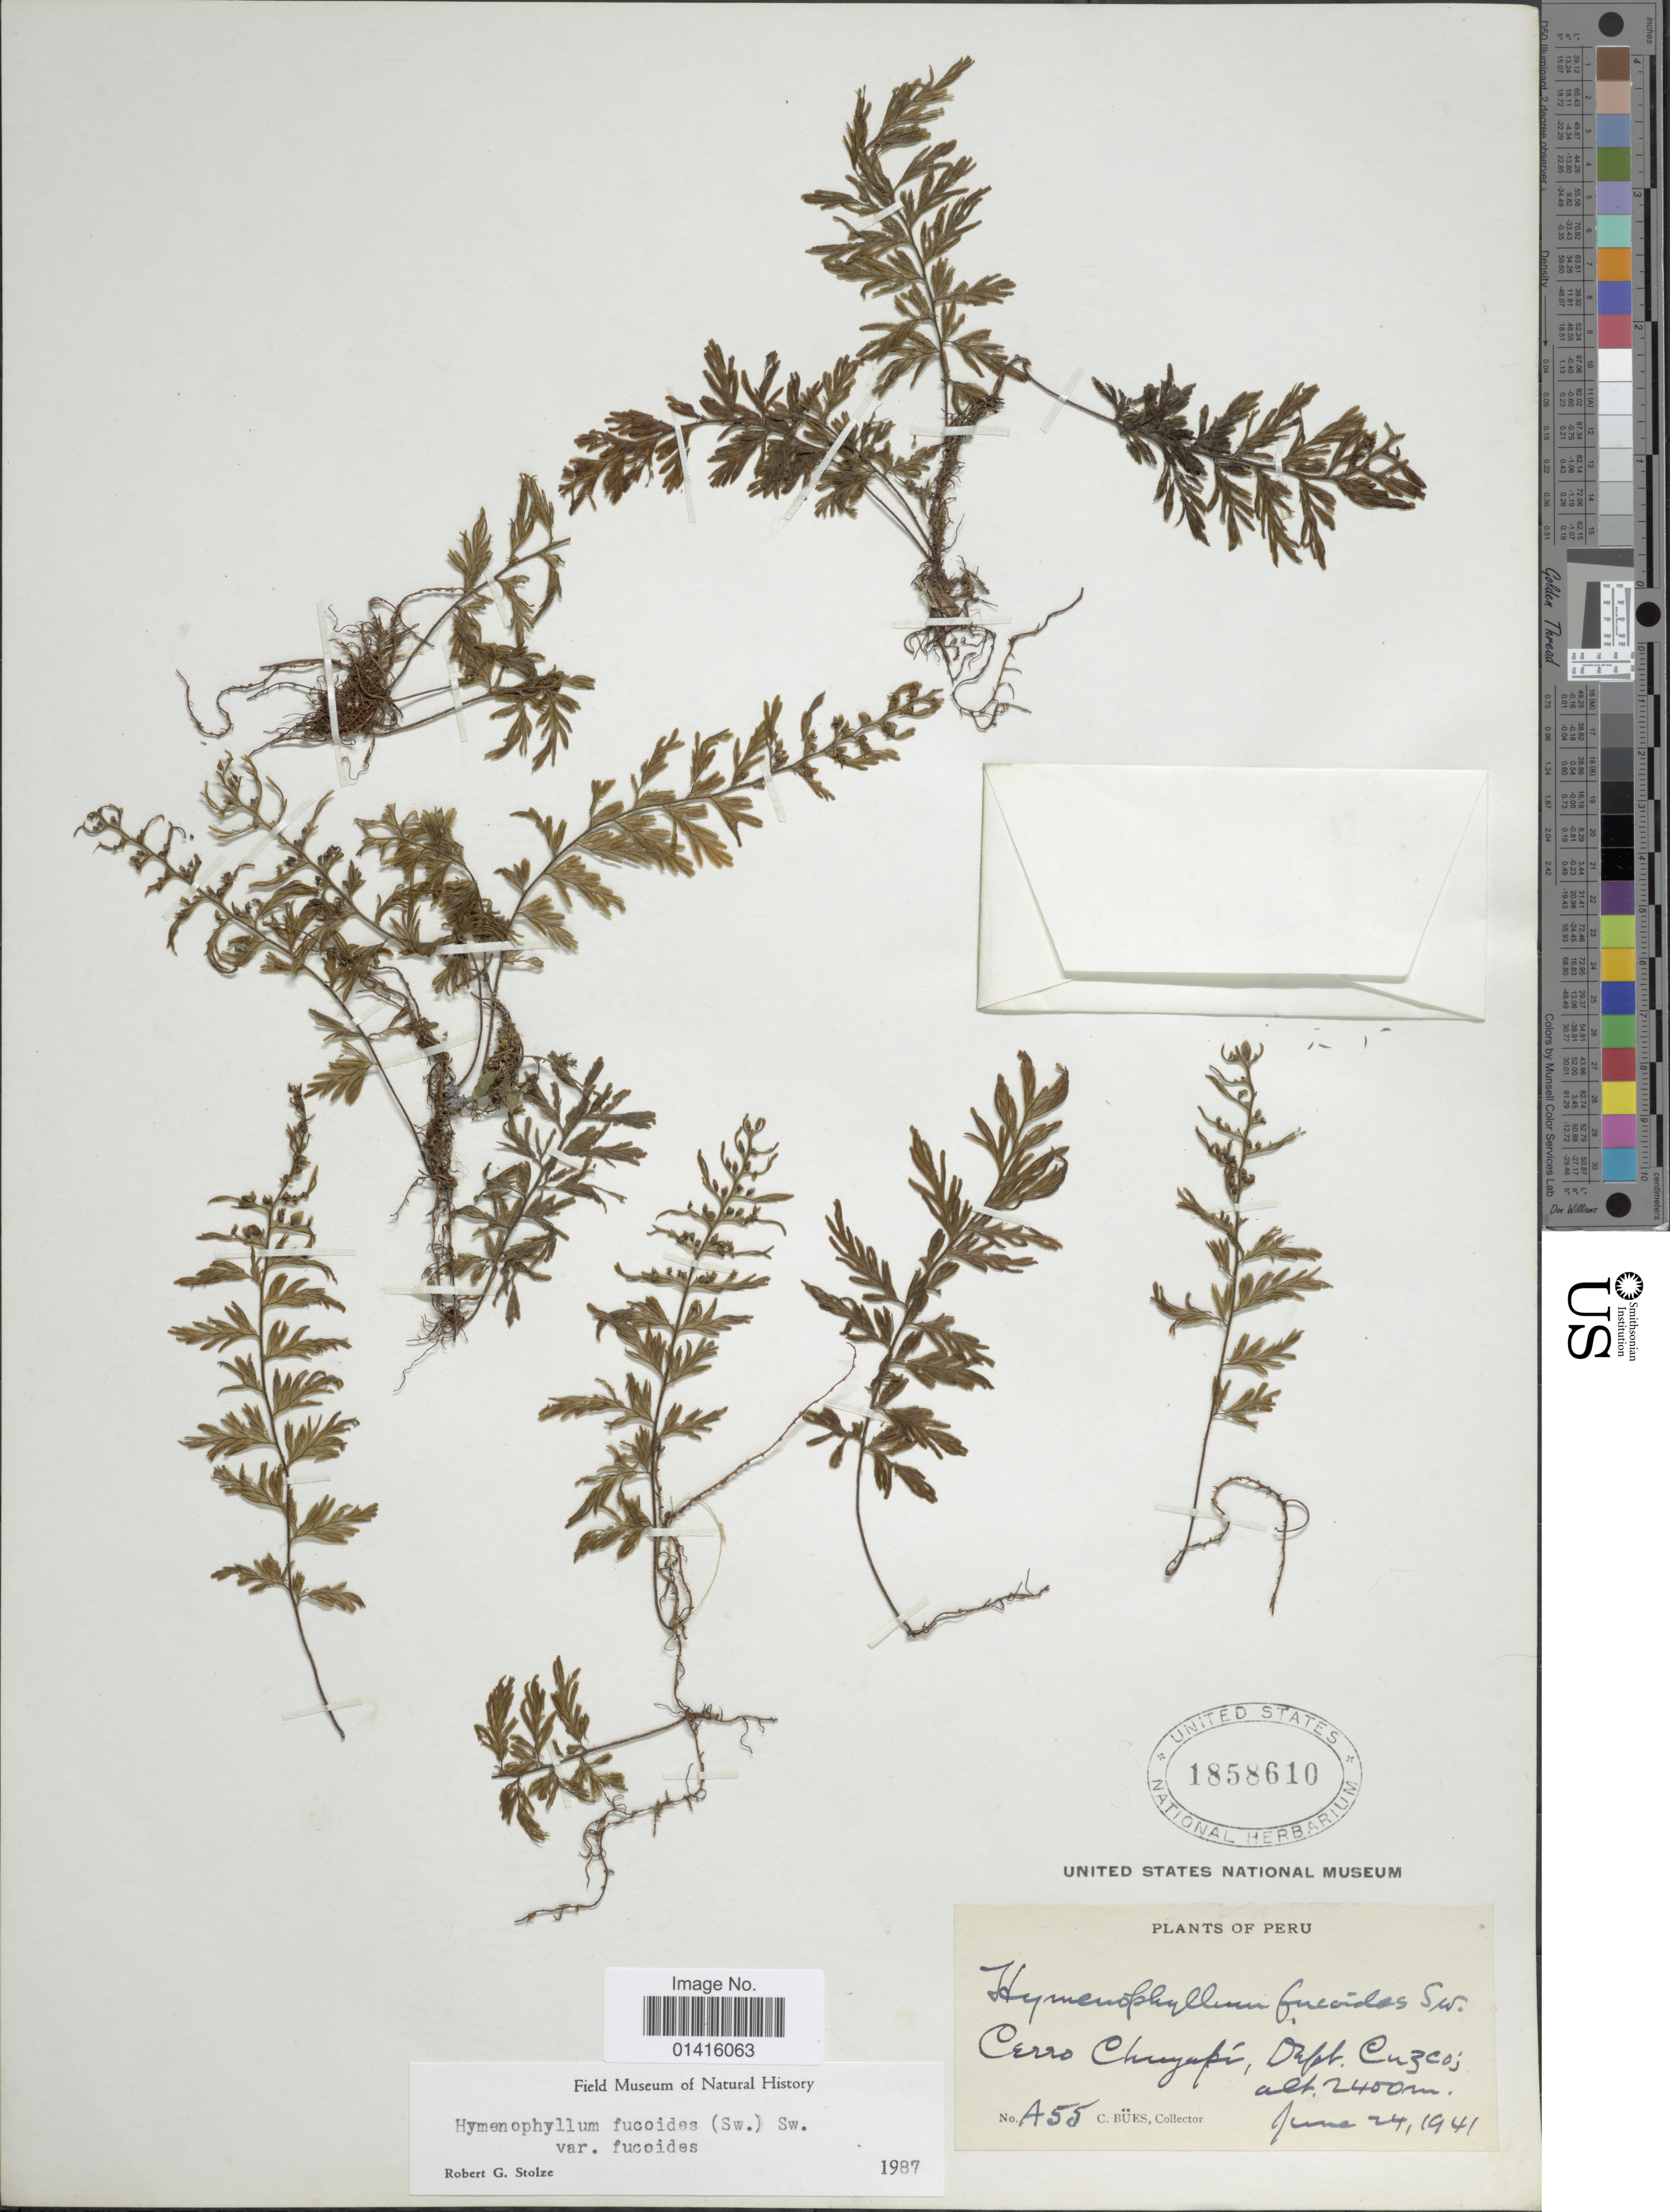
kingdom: Plantae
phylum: Tracheophyta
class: Polypodiopsida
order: Hymenophyllales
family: Hymenophyllaceae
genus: Hymenophyllum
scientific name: Hymenophyllum fucoides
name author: (Sw.) Sw.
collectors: C. Bues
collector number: A55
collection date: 1941-06-24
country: Peru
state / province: Cusco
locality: Cerro Chuyapi, dept. Cuzco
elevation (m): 2400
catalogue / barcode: US 1858610